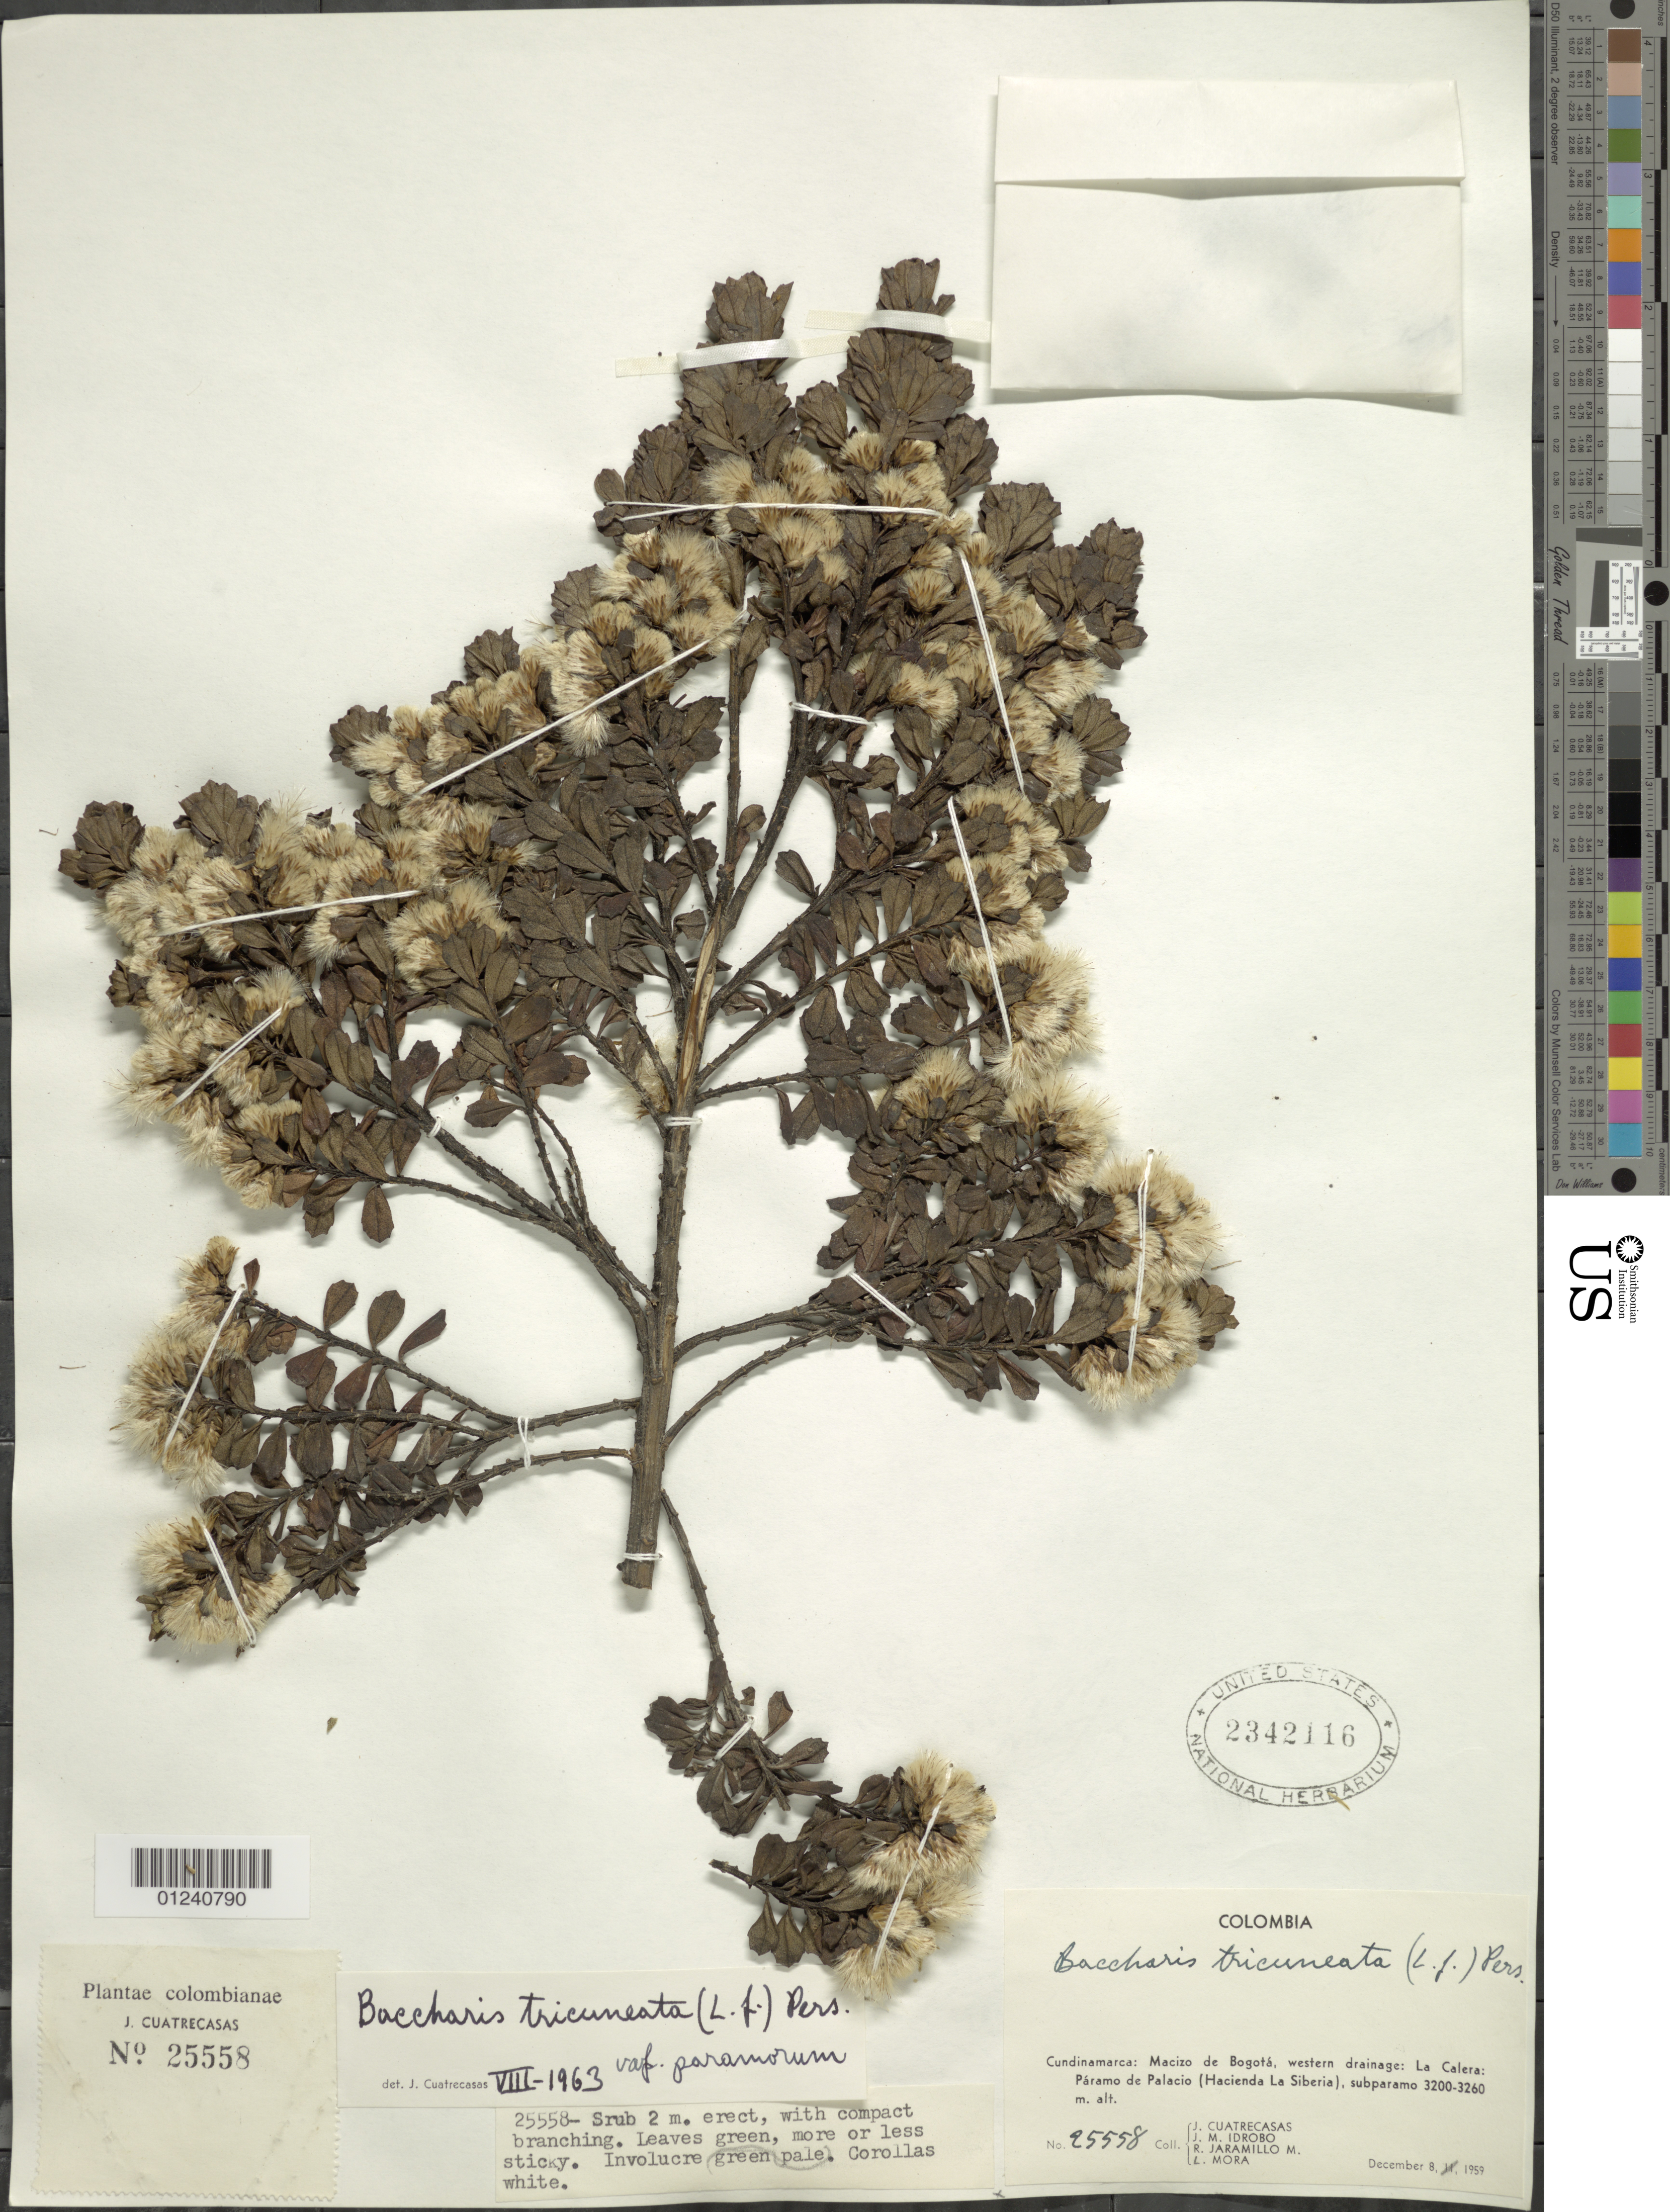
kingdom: Plantae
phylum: Tracheophyta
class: Magnoliopsida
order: Asterales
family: Asteraceae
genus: Baccharis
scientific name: Baccharis tricuneata var. paramorum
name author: Cuatrec.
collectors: J. Cuatrecasas, J. M. Idrobo, R. Jaramillo M. & L. Mora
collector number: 25558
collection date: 1959-12-08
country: Colombia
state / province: Cundinamarca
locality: Macizo de Bogota, western drainage: La Calera: Paramo de Palacio (Hacienda La Siberia), subparamo.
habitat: subparamo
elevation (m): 3200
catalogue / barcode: US 2342116